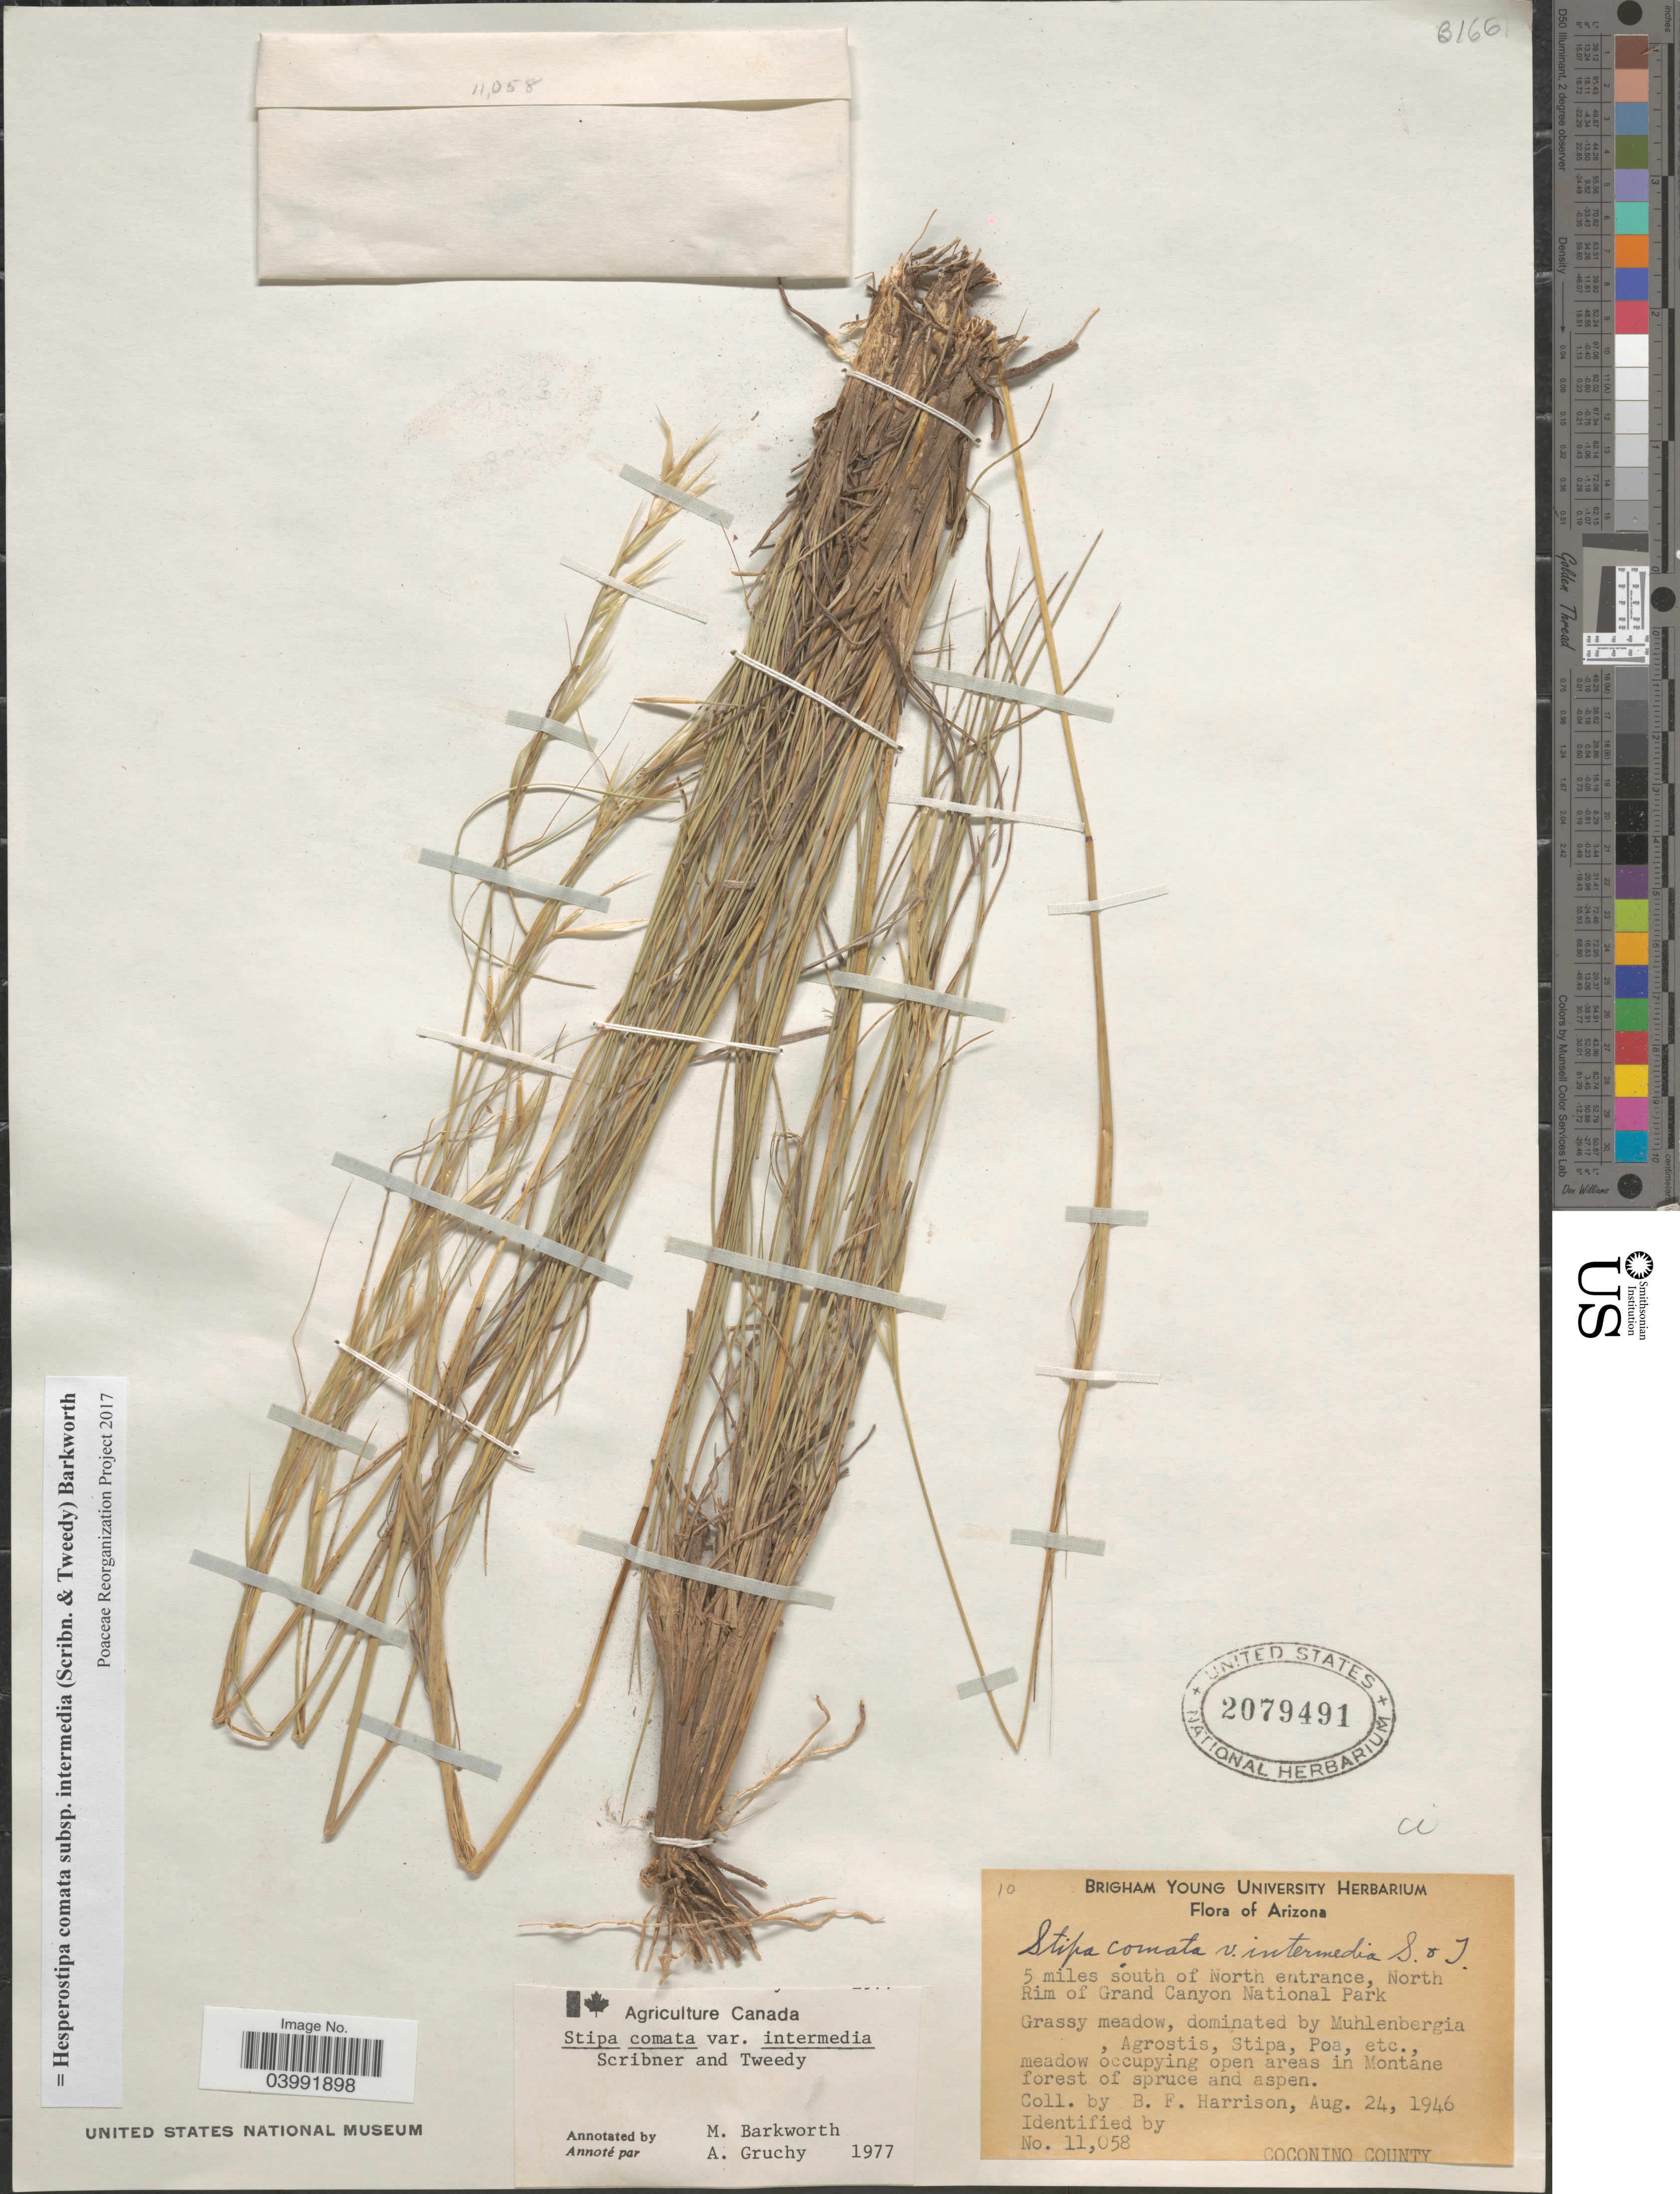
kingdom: Plantae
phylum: Tracheophyta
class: Liliopsida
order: Poales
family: Poaceae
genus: Hesperostipa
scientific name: Hesperostipa comata subsp. intermedia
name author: (Scribn. & Tweedy) Barkworth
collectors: B. F. Harrison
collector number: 11058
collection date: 1946-08-24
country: United States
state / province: Arizona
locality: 5 miles south of North entrance, North Rim of Grand Canyon National Park. Meadow occupying open areas in Montane forest of spruce and aspen. Coconino County.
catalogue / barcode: US 2079491